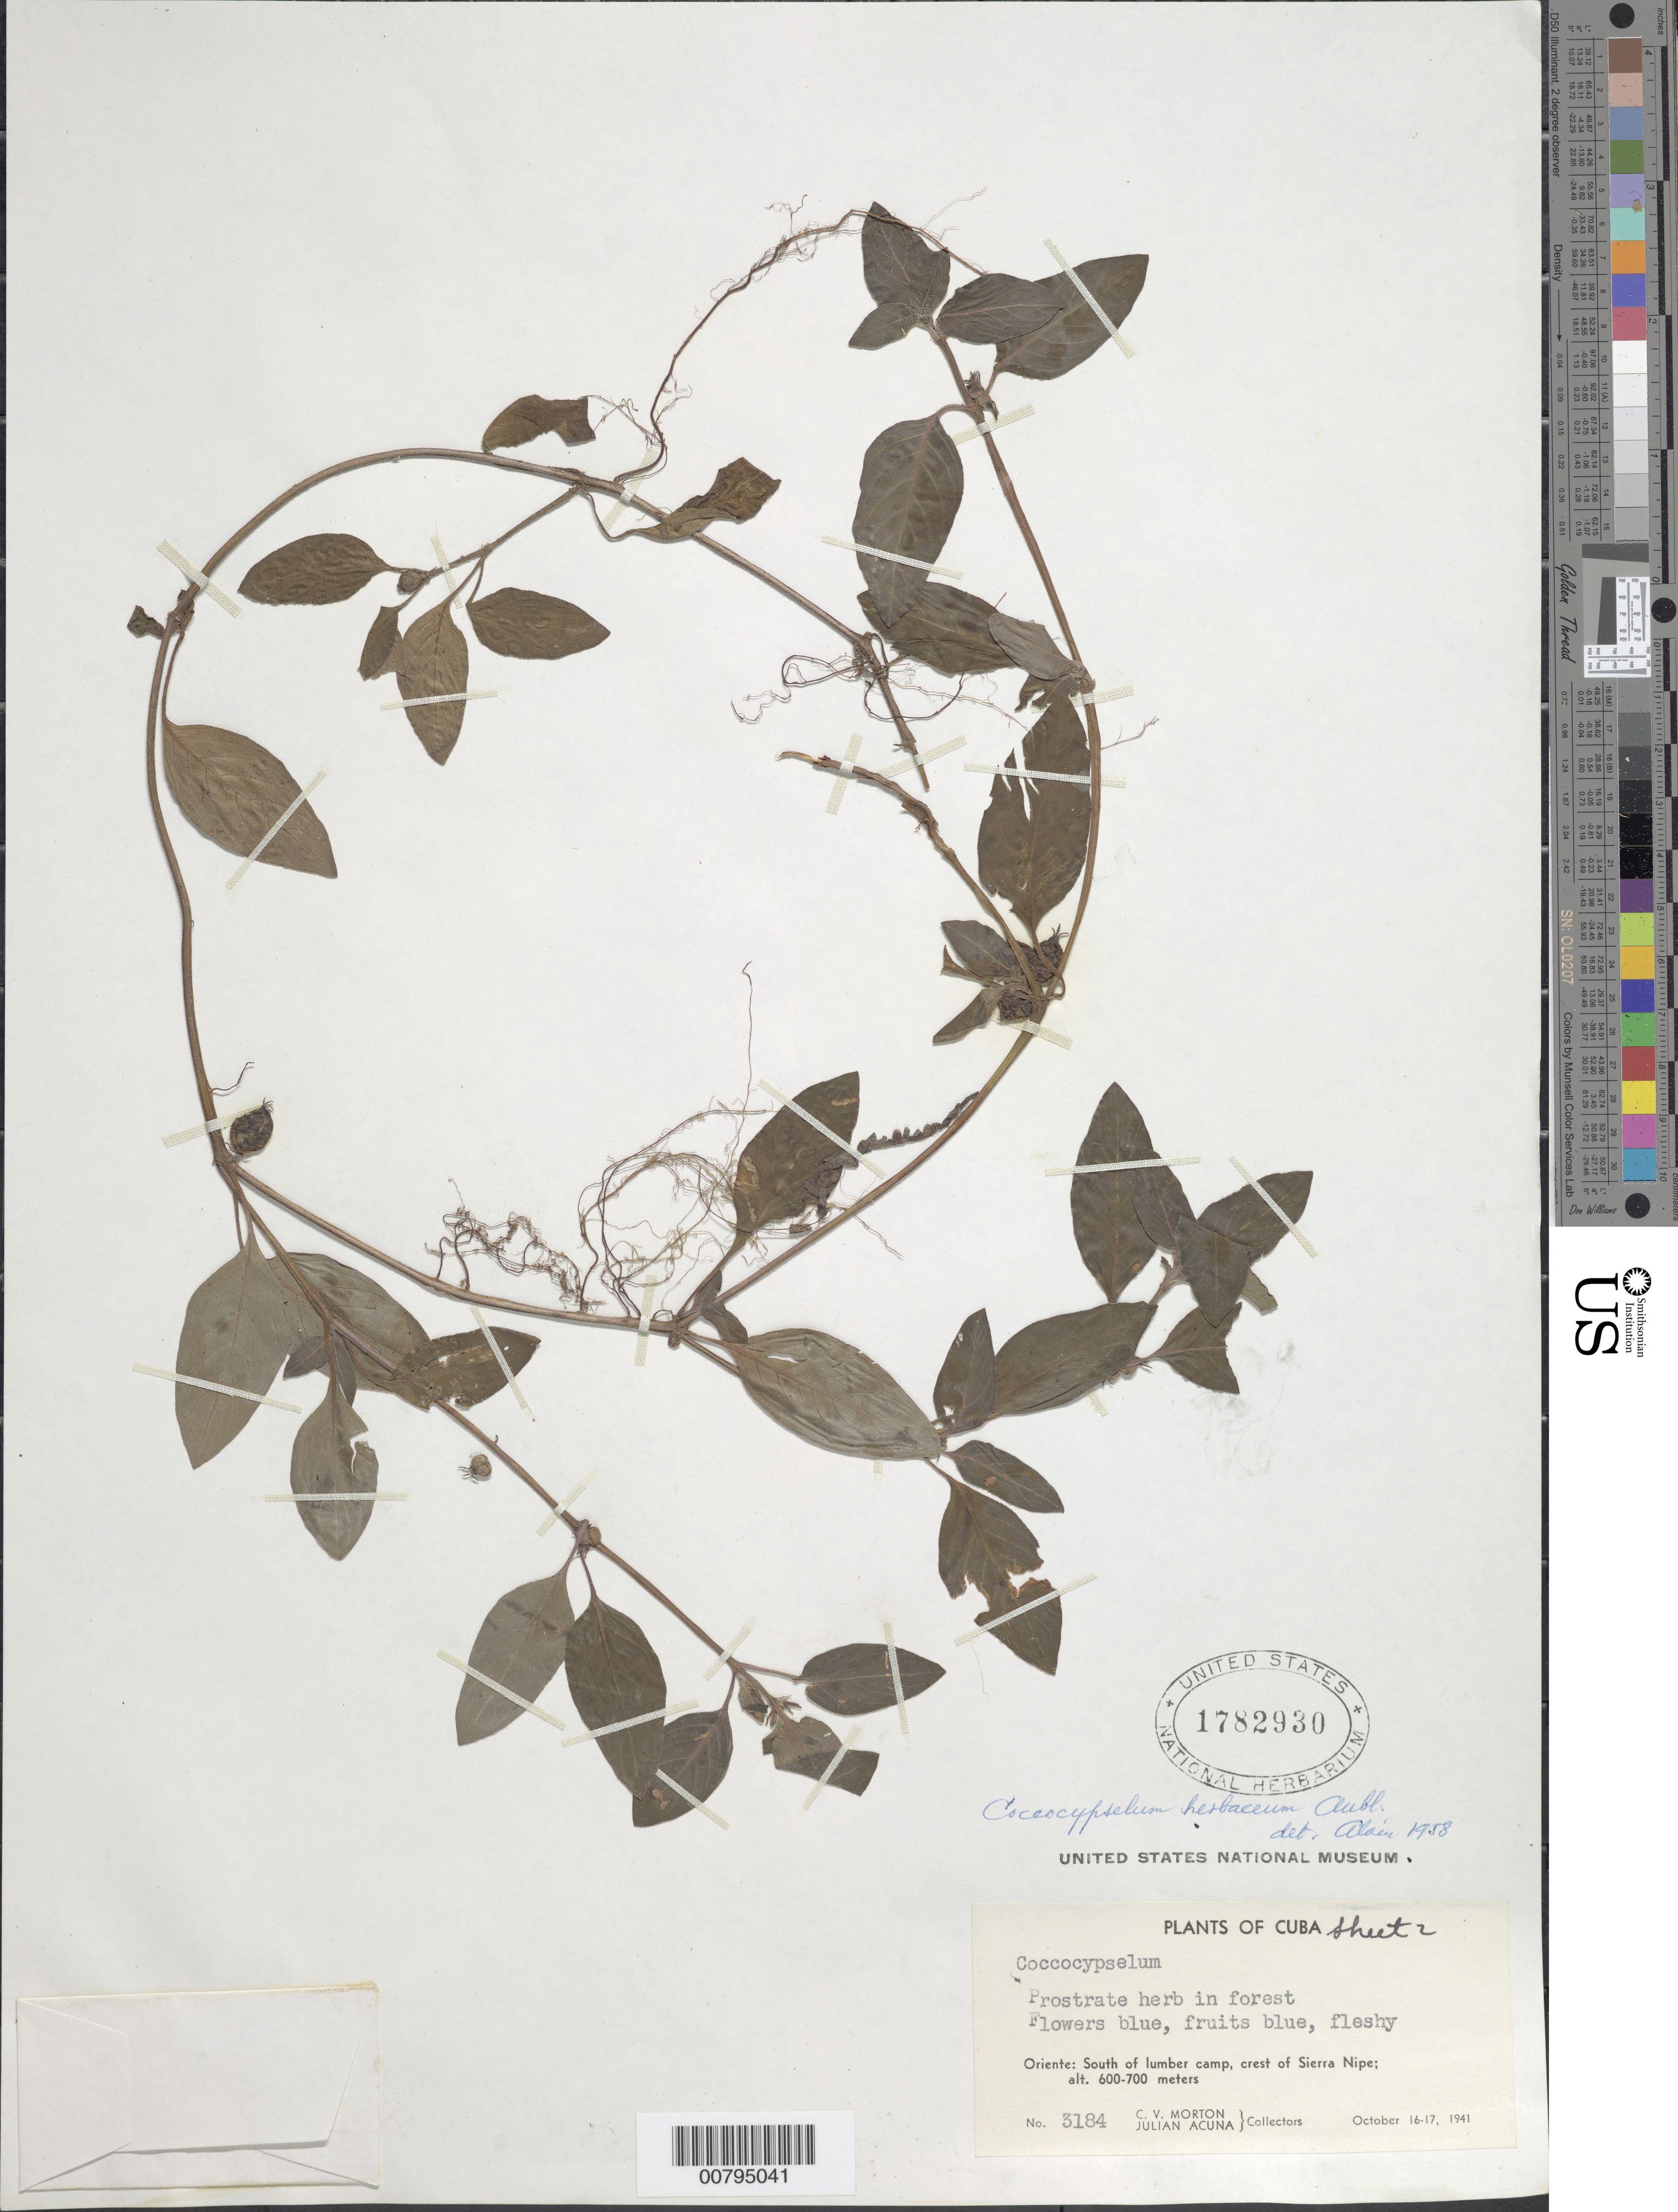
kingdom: Plantae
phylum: Tracheophyta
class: Magnoliopsida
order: Gentianales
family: Rubiaceae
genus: Coccocypselum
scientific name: Coccocypselum repens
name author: Sw.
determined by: Liogier, Alain H.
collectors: C. V. Morton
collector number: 3184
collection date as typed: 16 Oct 1941 to 17 Oct 1941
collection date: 1941-10-16/1941-10-17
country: Cuba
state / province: Holguín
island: Cuba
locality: South of lumber camp, crest of Sierra Nipe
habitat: In forest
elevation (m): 600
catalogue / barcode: US 1782930